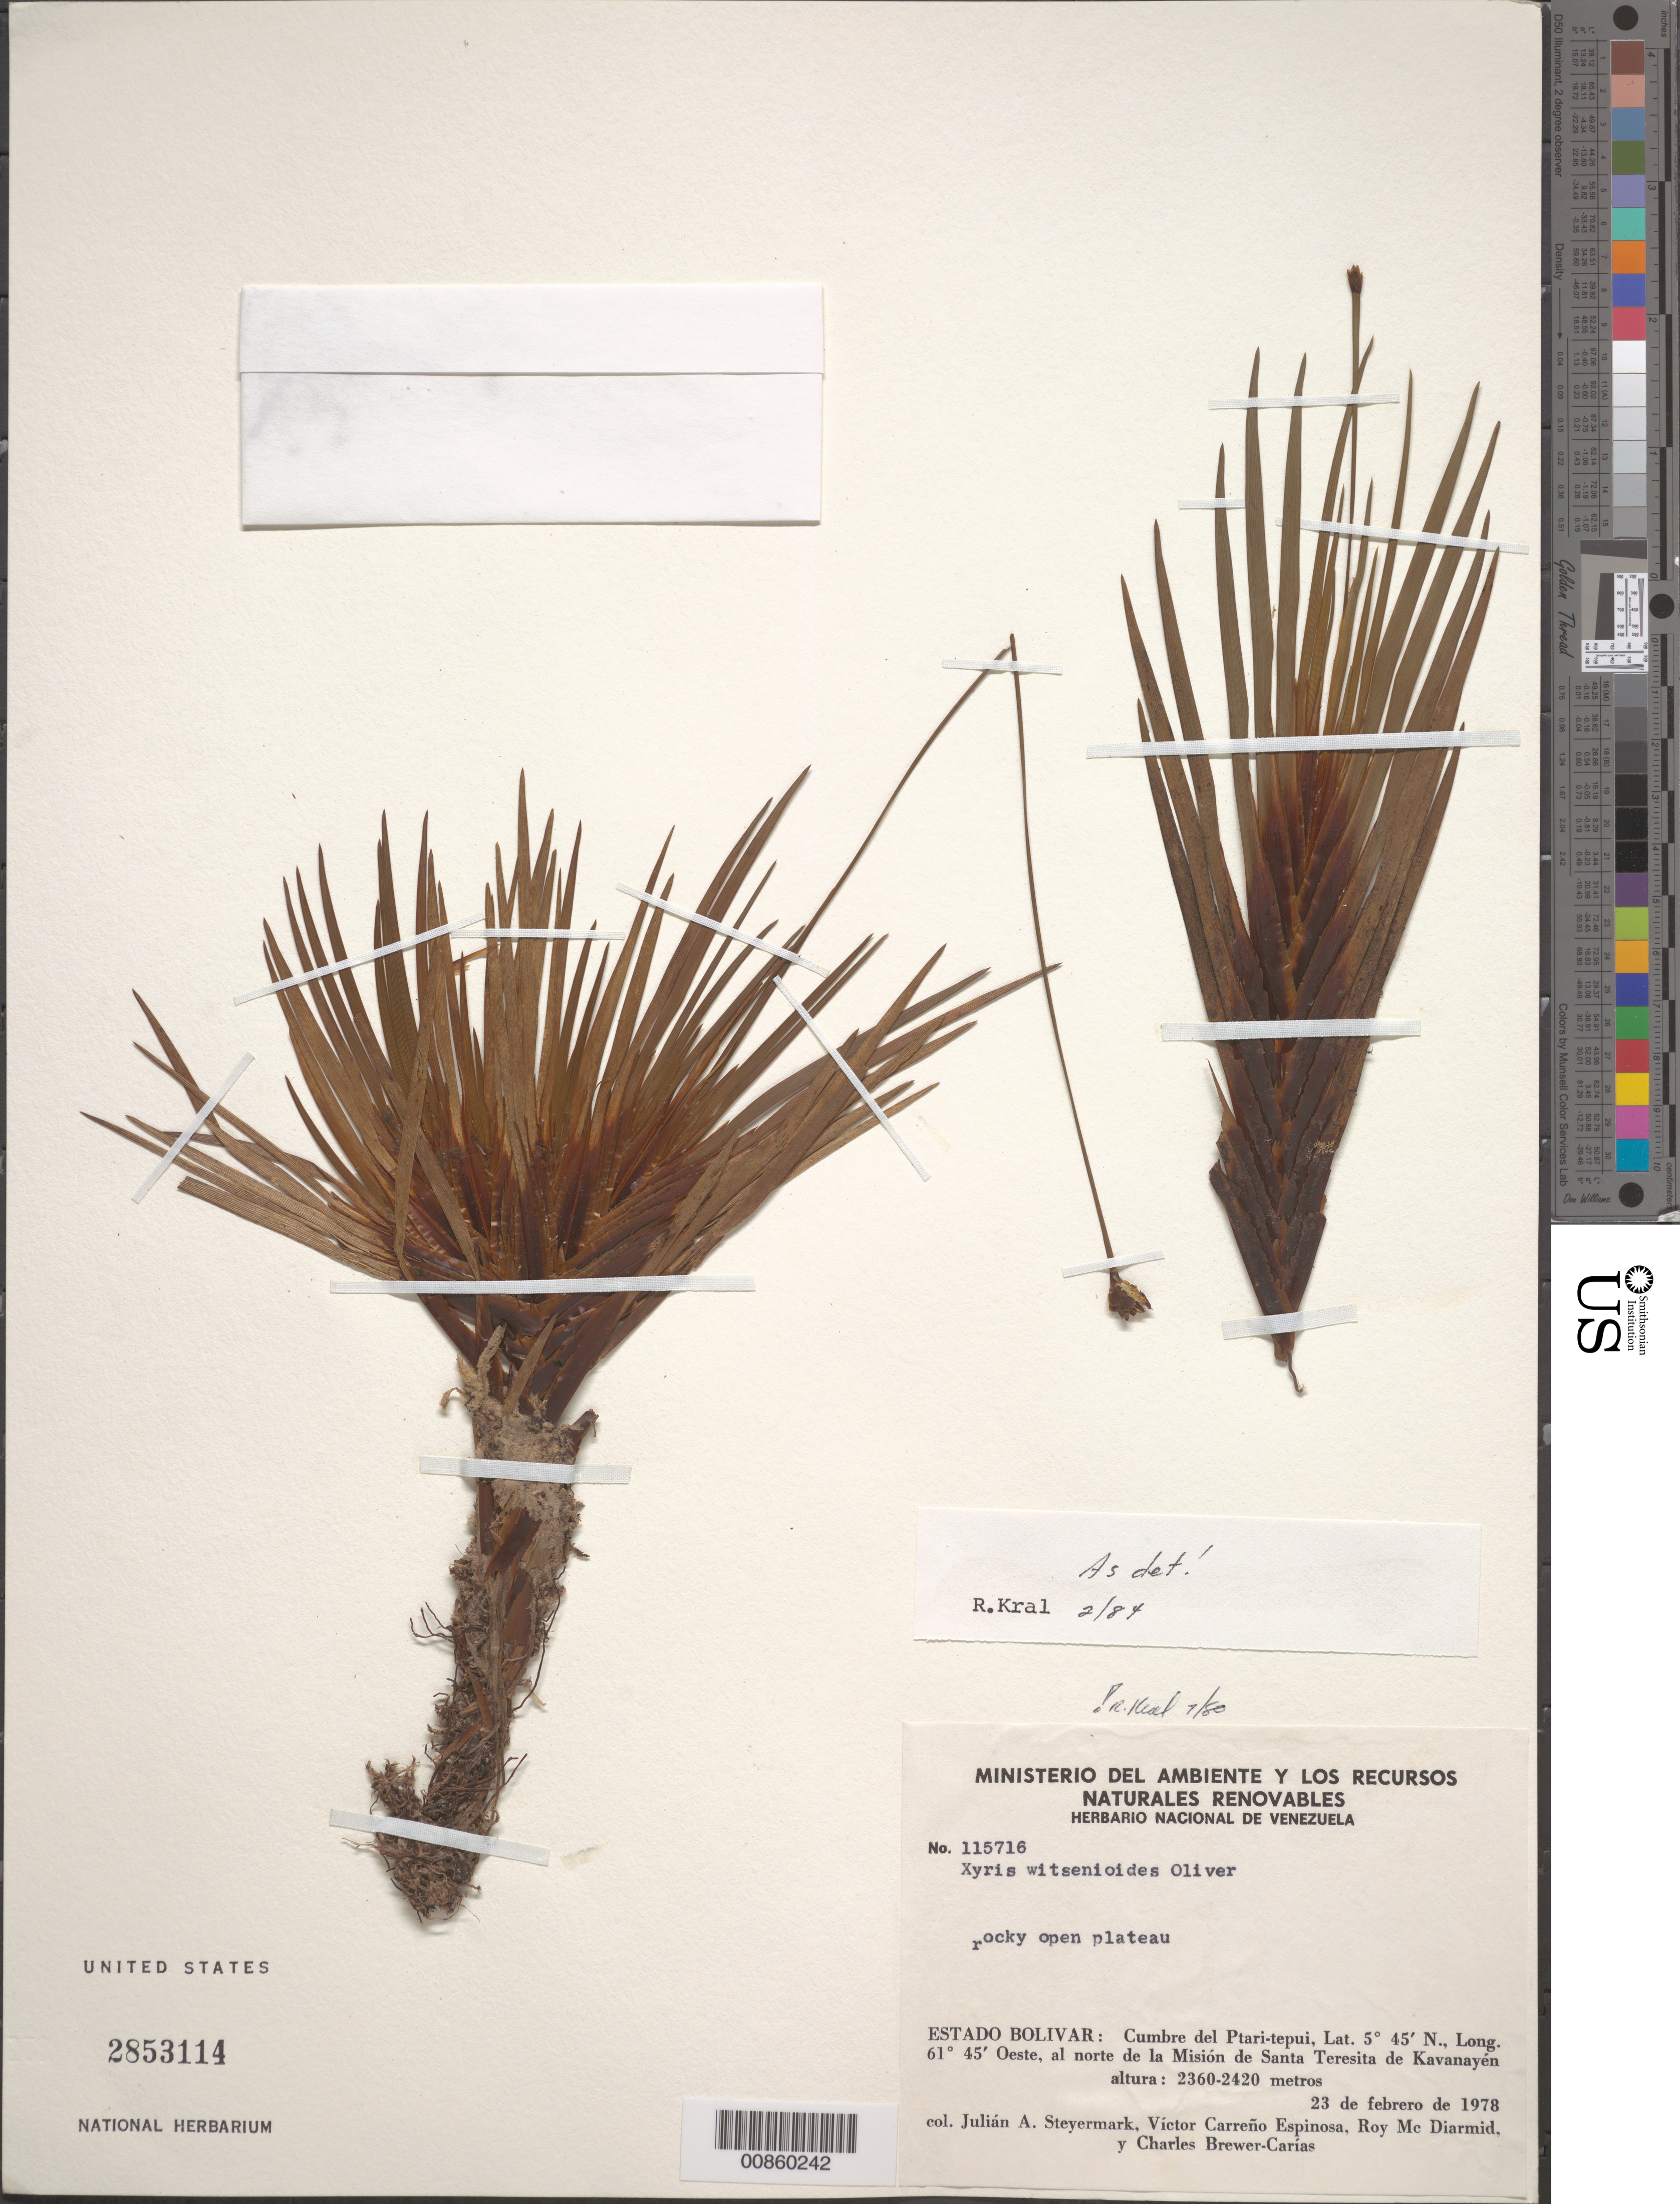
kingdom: Plantae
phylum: Tracheophyta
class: Liliopsida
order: Poales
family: Xyridaceae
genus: Xyris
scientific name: Xyris witsenioides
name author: Oliv. ex Thurn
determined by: Kral, Robert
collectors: J. Steyermark, V. Carreño E., R. Mc Diarmid & C. Brewer-Carias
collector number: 115716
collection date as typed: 23-Feb-78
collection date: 1978-02-23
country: Venezuela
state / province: Bolívar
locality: Ptari-tepuí, cumbre, N of Mision Santa Teresita de Kavanayen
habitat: Rocky open places.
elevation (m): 2360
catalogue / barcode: US 2853114